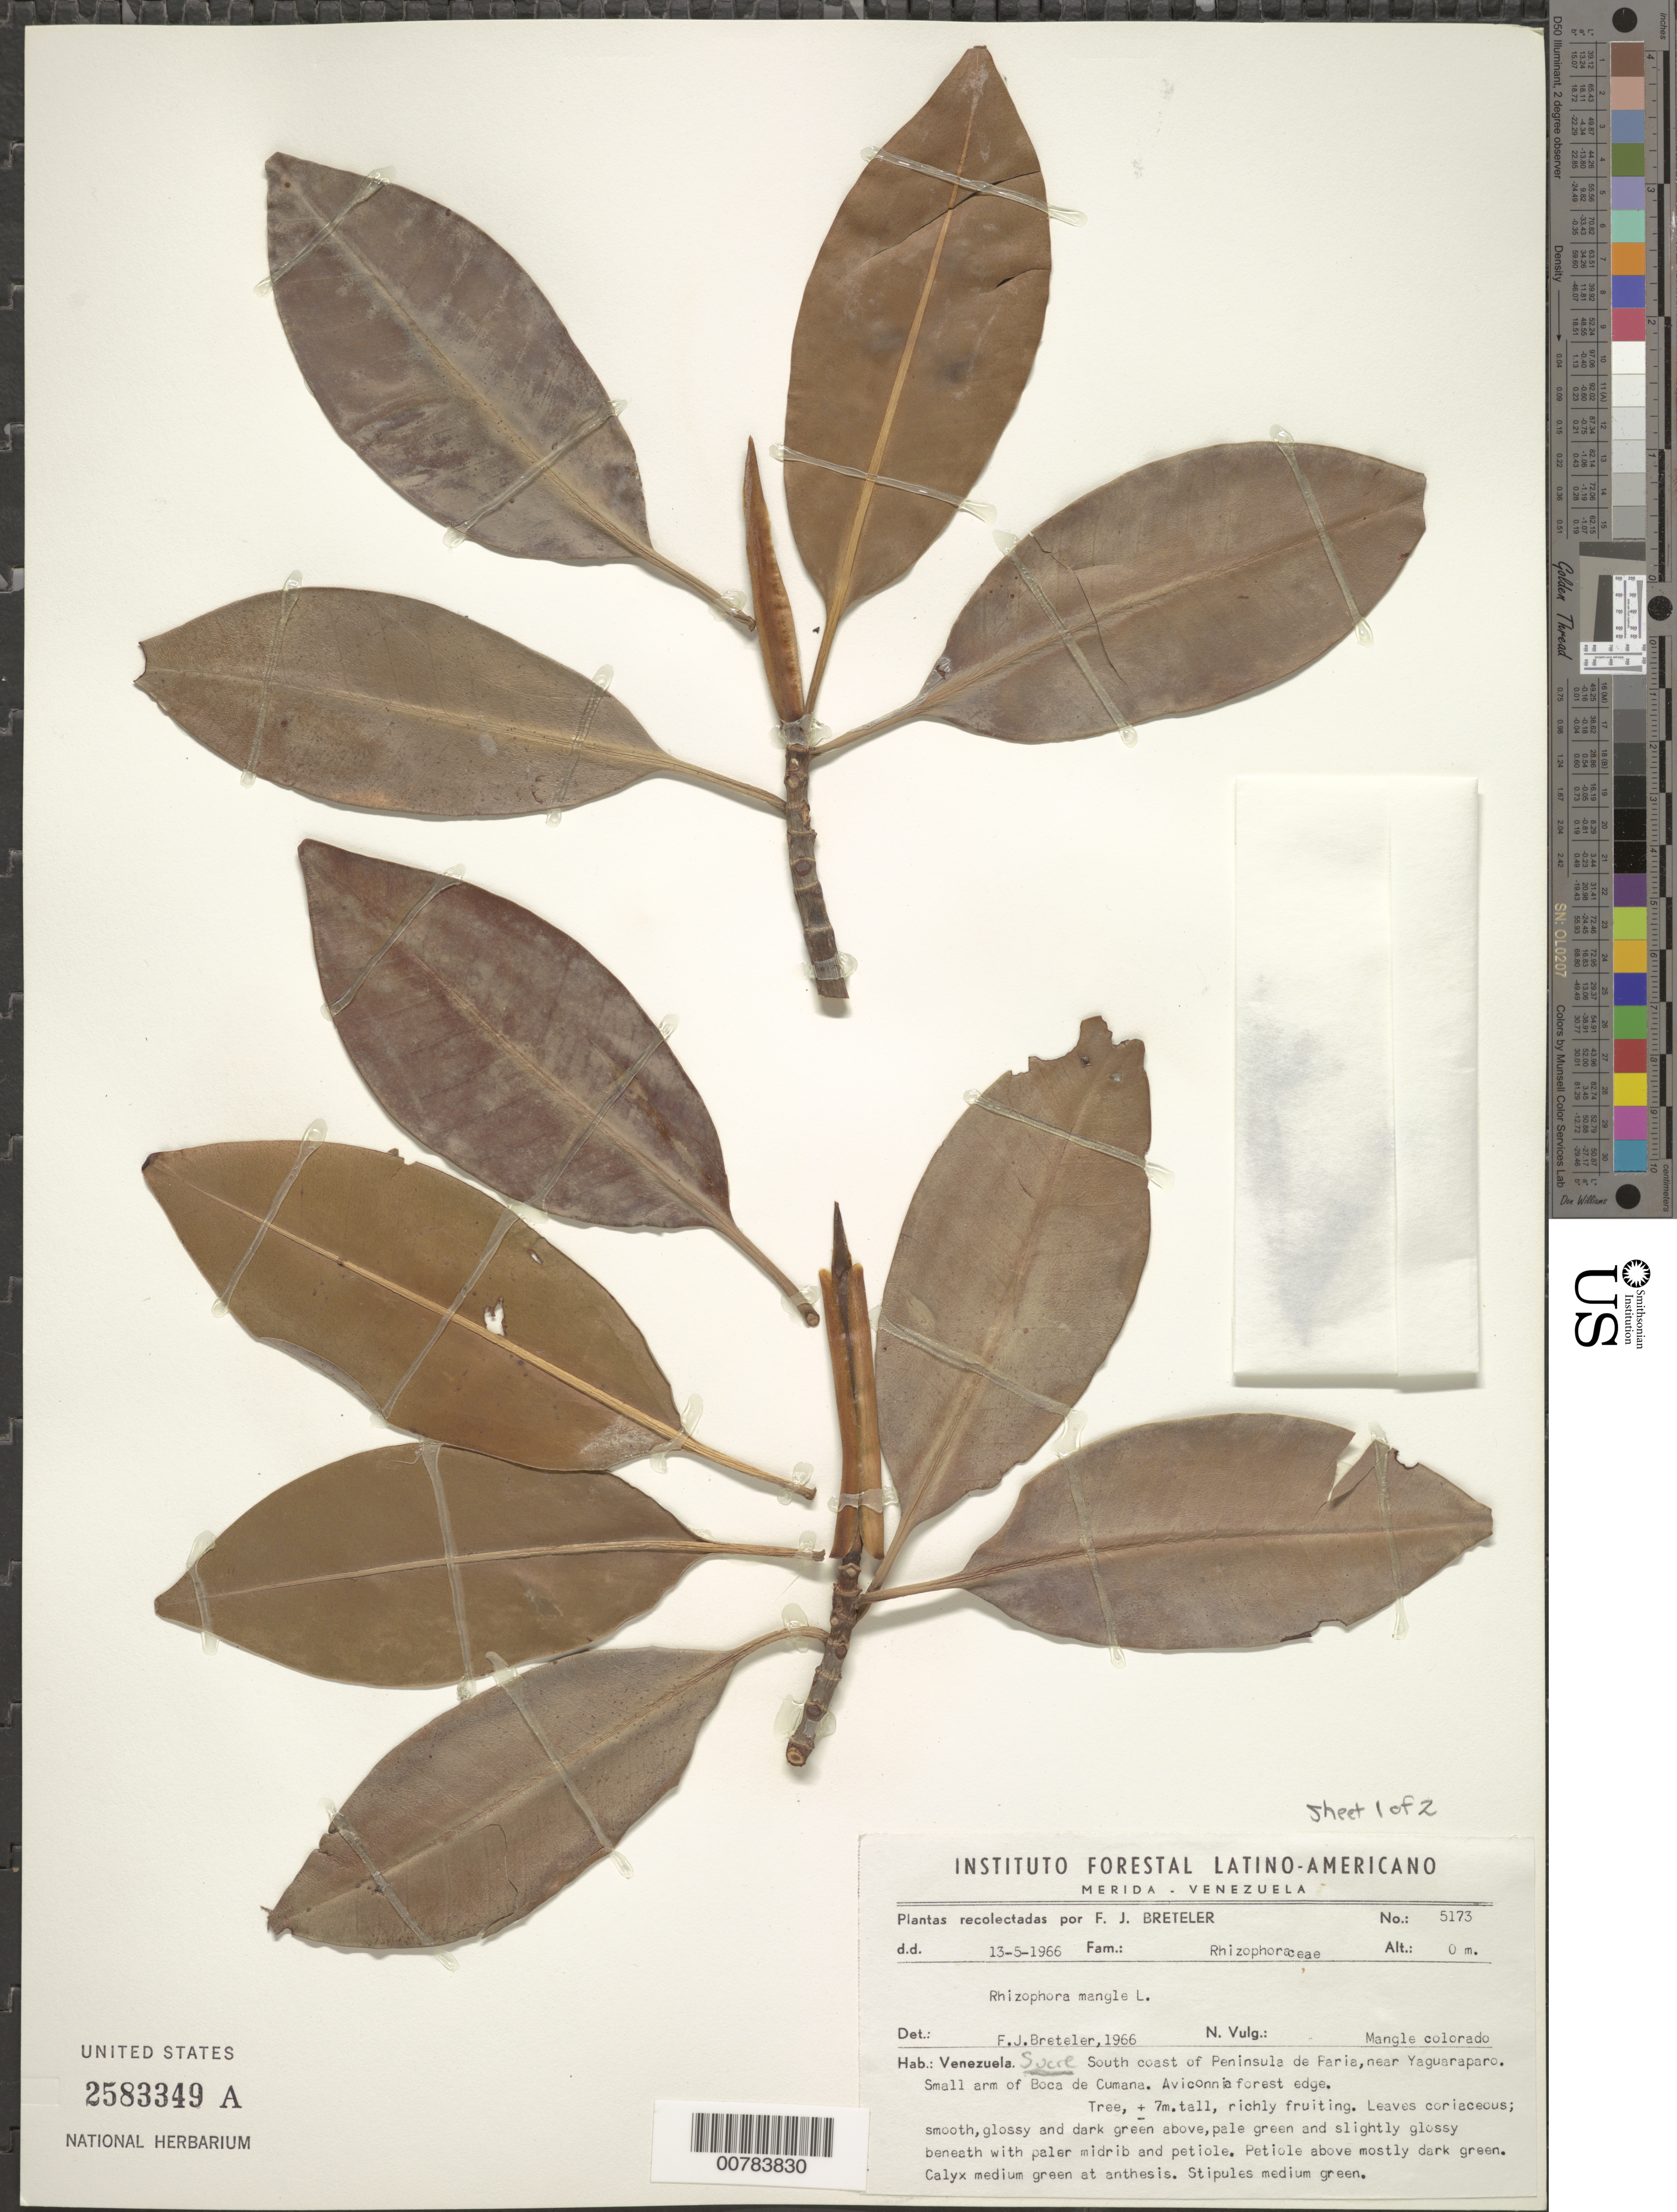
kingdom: Plantae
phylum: Tracheophyta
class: Magnoliopsida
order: Malpighiales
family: Rhizophoraceae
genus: Rhizophora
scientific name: Rhizophora mangle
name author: L.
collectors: F. J. Breteler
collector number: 5173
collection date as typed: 13-5-1966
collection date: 1966-05-13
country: Venezuela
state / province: Mérida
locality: South coast of Peninsula de Paria near Yaguaraparo, small arm of Boca de Cumana, forest edge.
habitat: Forest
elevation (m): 0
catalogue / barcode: US 2583349A